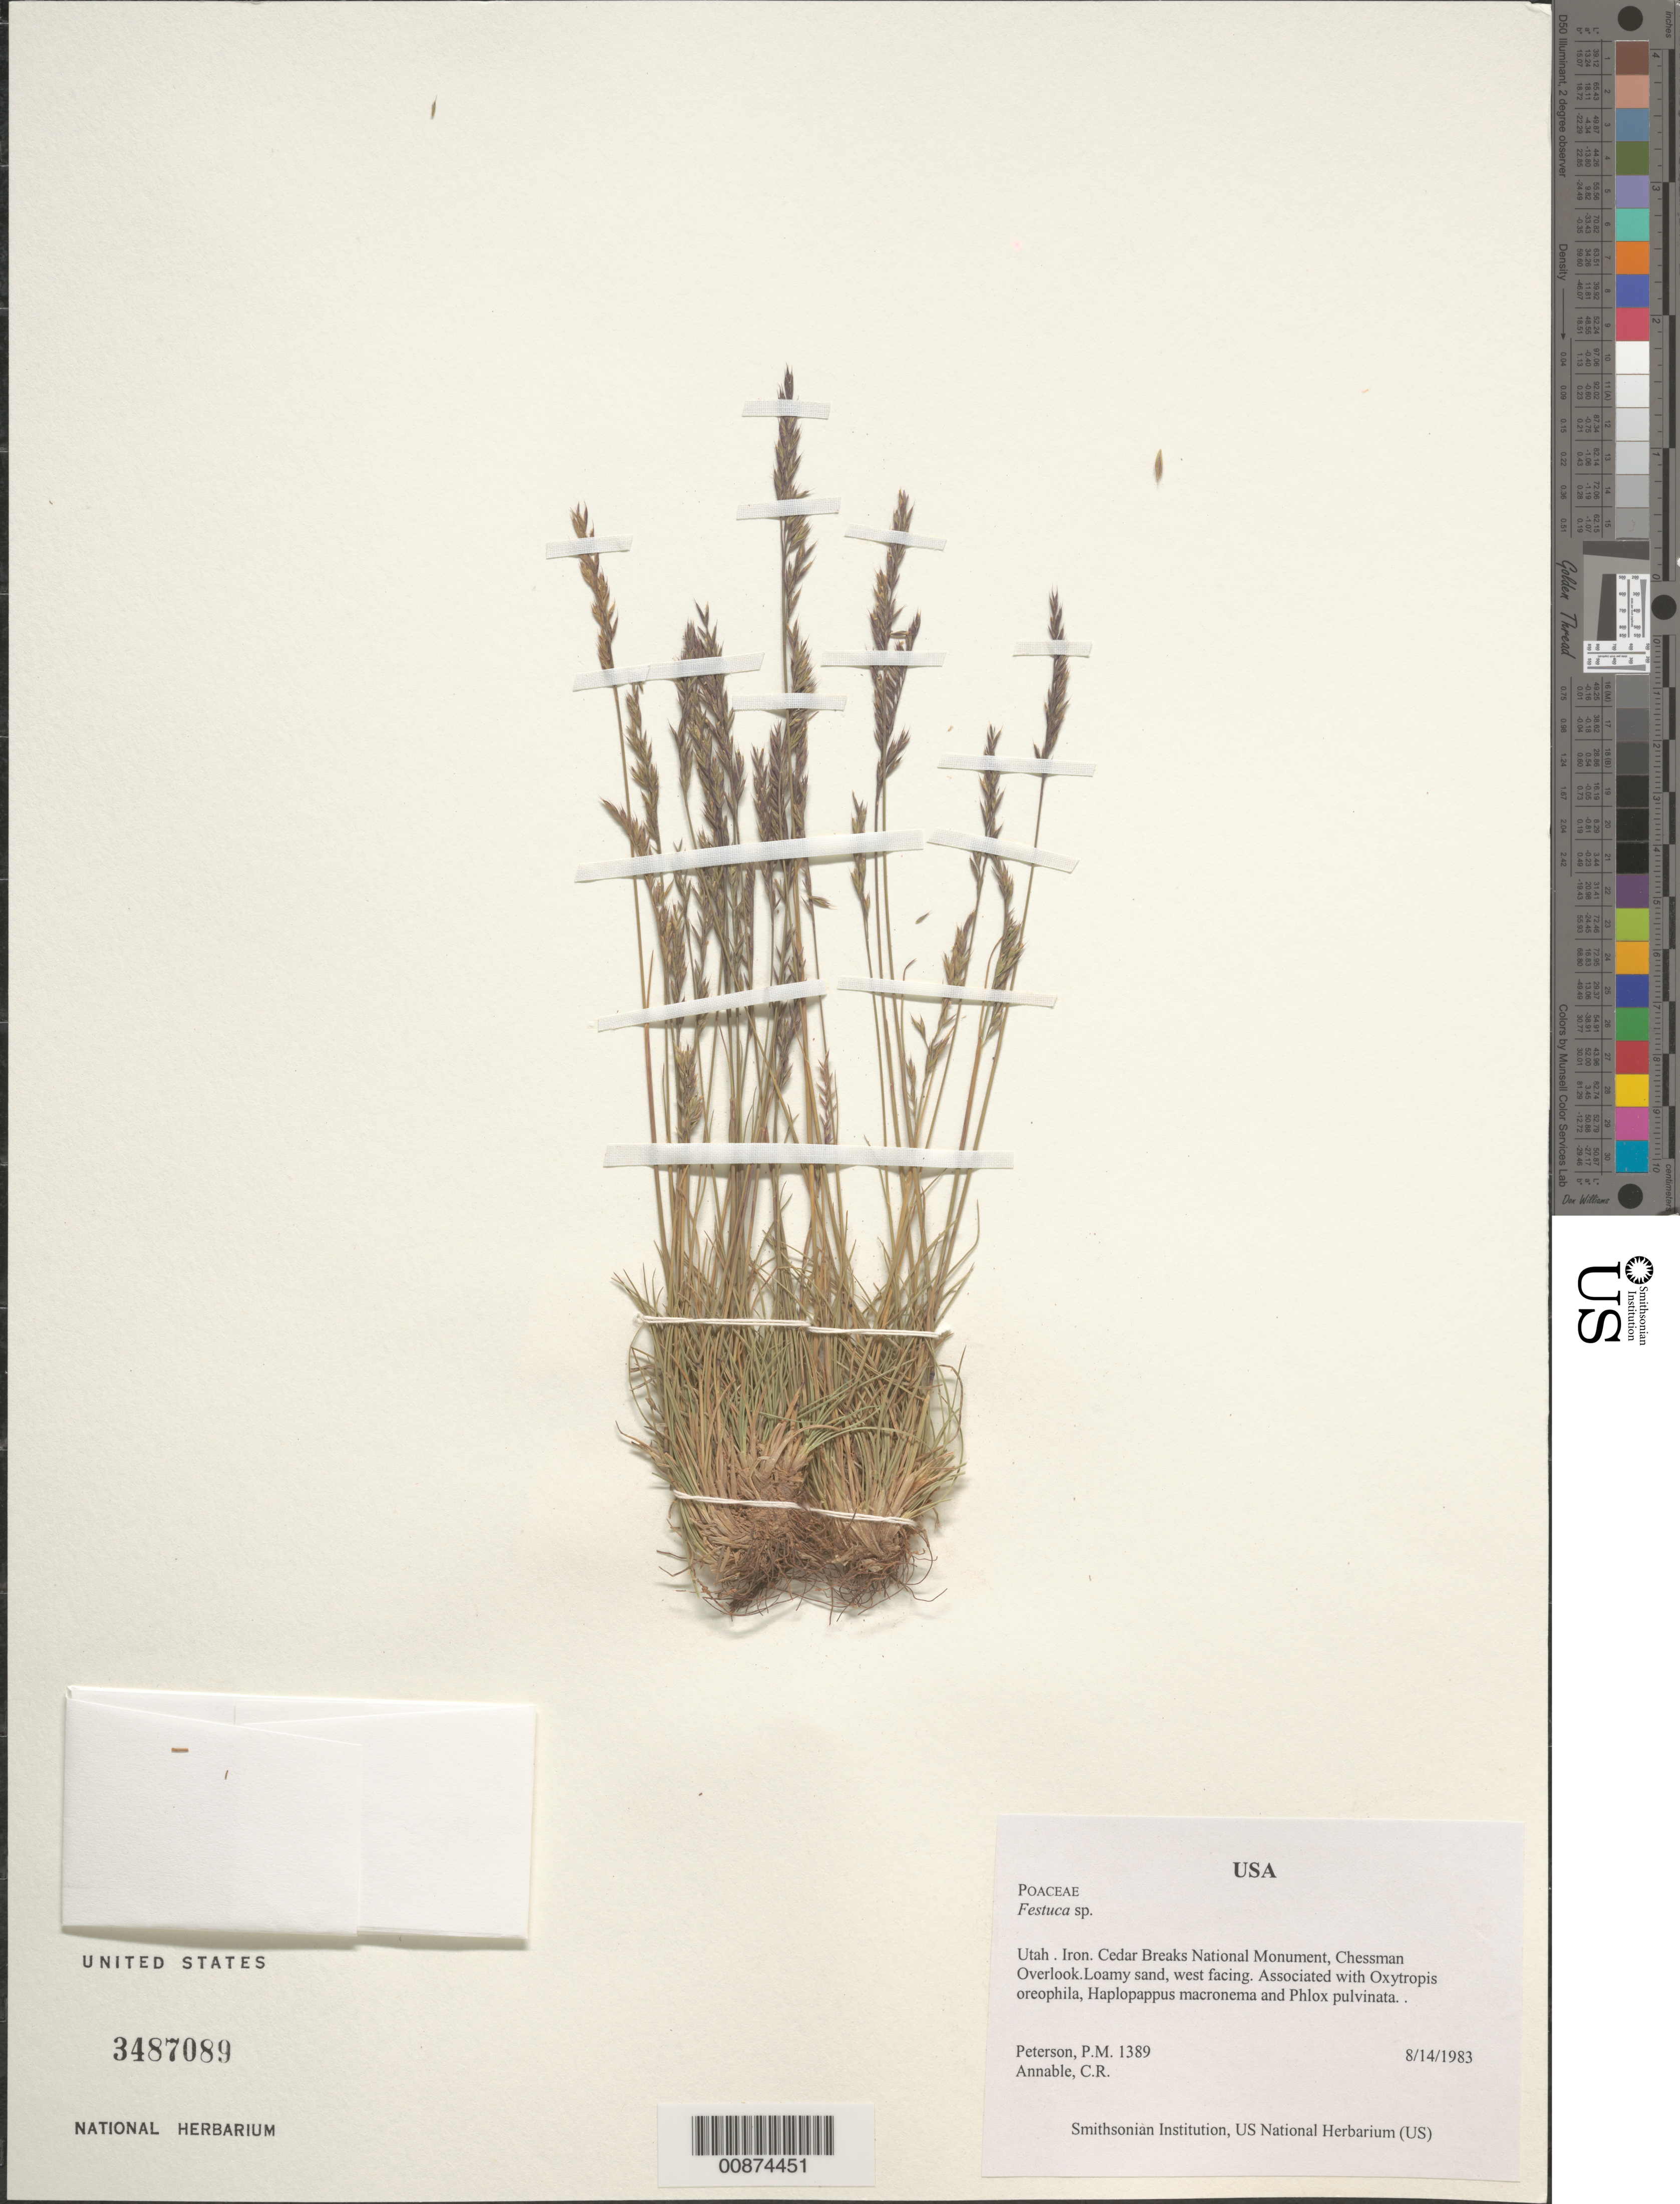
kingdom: Plantae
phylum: Tracheophyta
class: Liliopsida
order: Poales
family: Poaceae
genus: Festuca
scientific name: Festuca sp.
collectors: P. M. Peterson & C. R. Annable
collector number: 01389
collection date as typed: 14 Aug 1983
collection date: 1983-08-14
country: United States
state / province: Utah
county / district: Iron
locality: Cedar Breaks National Monument, Chessman Overlook.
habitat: Loamy sand, west facing. Associated with Oxytropis oreophila, Haplopappus macronema and Phlox pulvinata.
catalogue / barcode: US 3487089